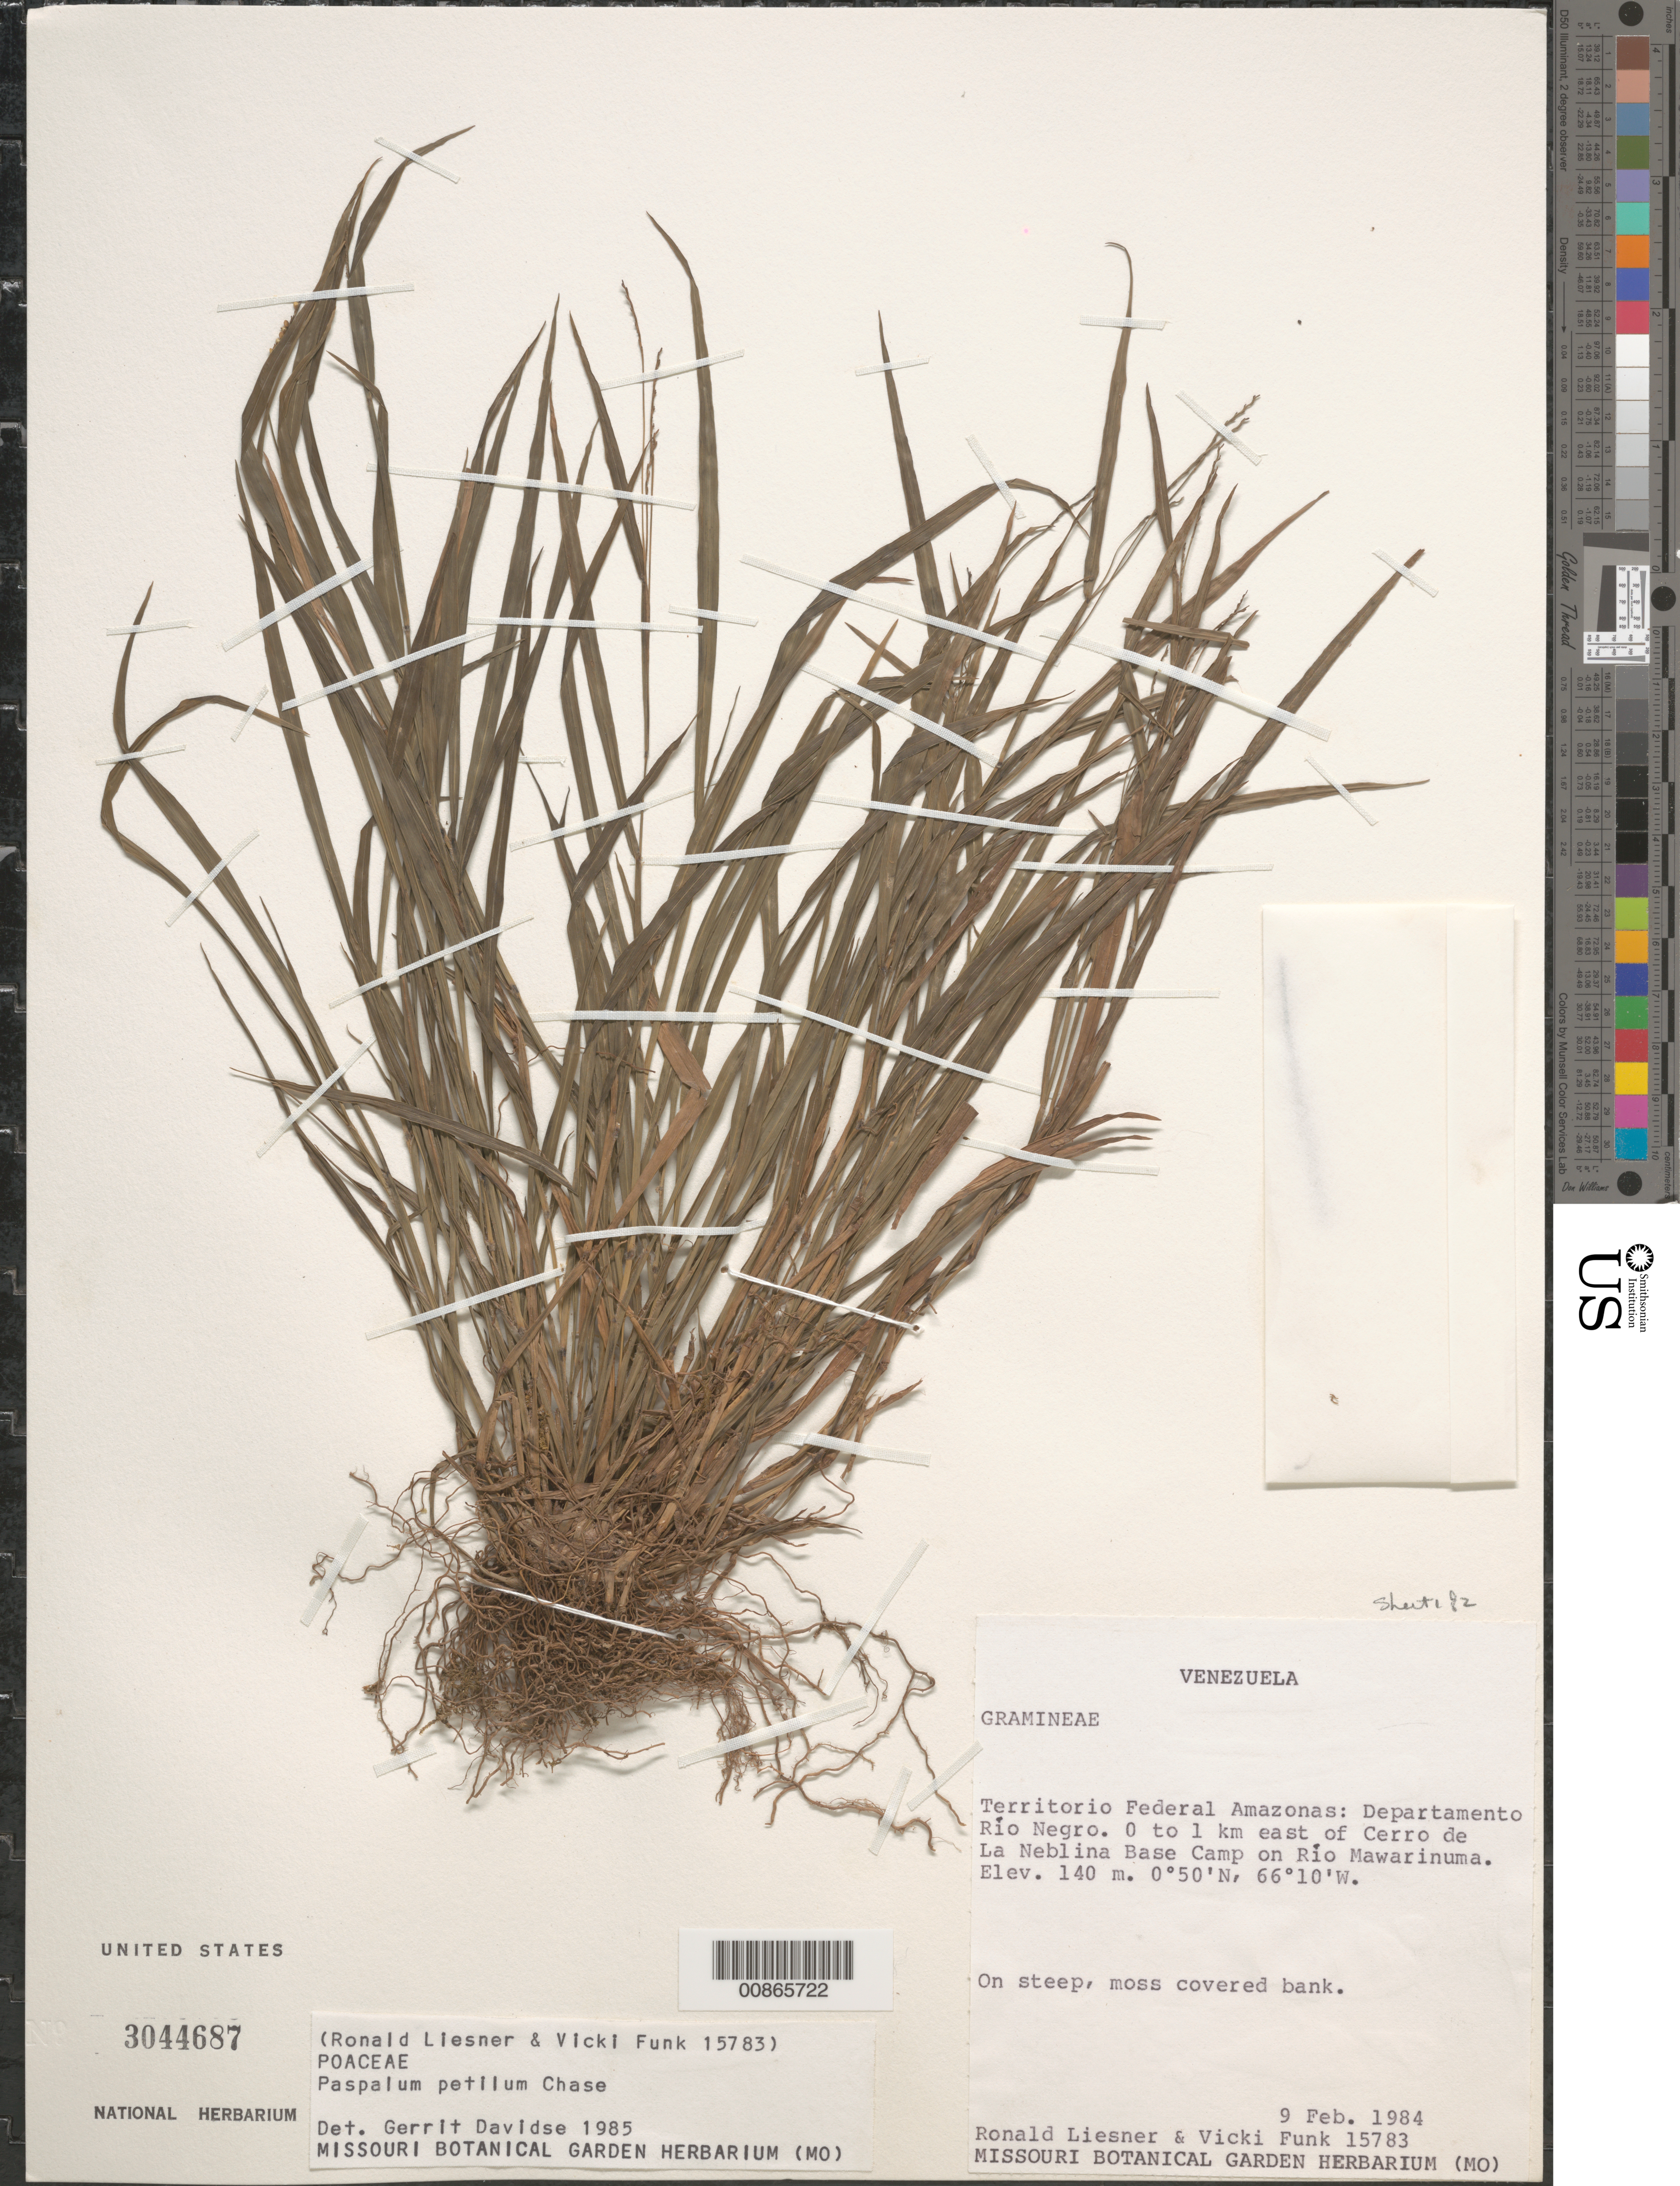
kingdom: Plantae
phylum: Tracheophyta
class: Liliopsida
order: Poales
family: Poaceae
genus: Paspalum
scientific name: Paspalum petilum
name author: Chase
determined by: Davidse, Gerrit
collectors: R. L. Liesner & V. Funk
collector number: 15783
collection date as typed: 9-Feb-84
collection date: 1984-02-09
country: Venezuela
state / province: Amazonas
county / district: Río Negro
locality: Río Mawarinuma, 0-1 km E of Cerro de La Neblina Base Camp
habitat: Steep, moss-covered bank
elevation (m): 140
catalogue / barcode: US 3044687